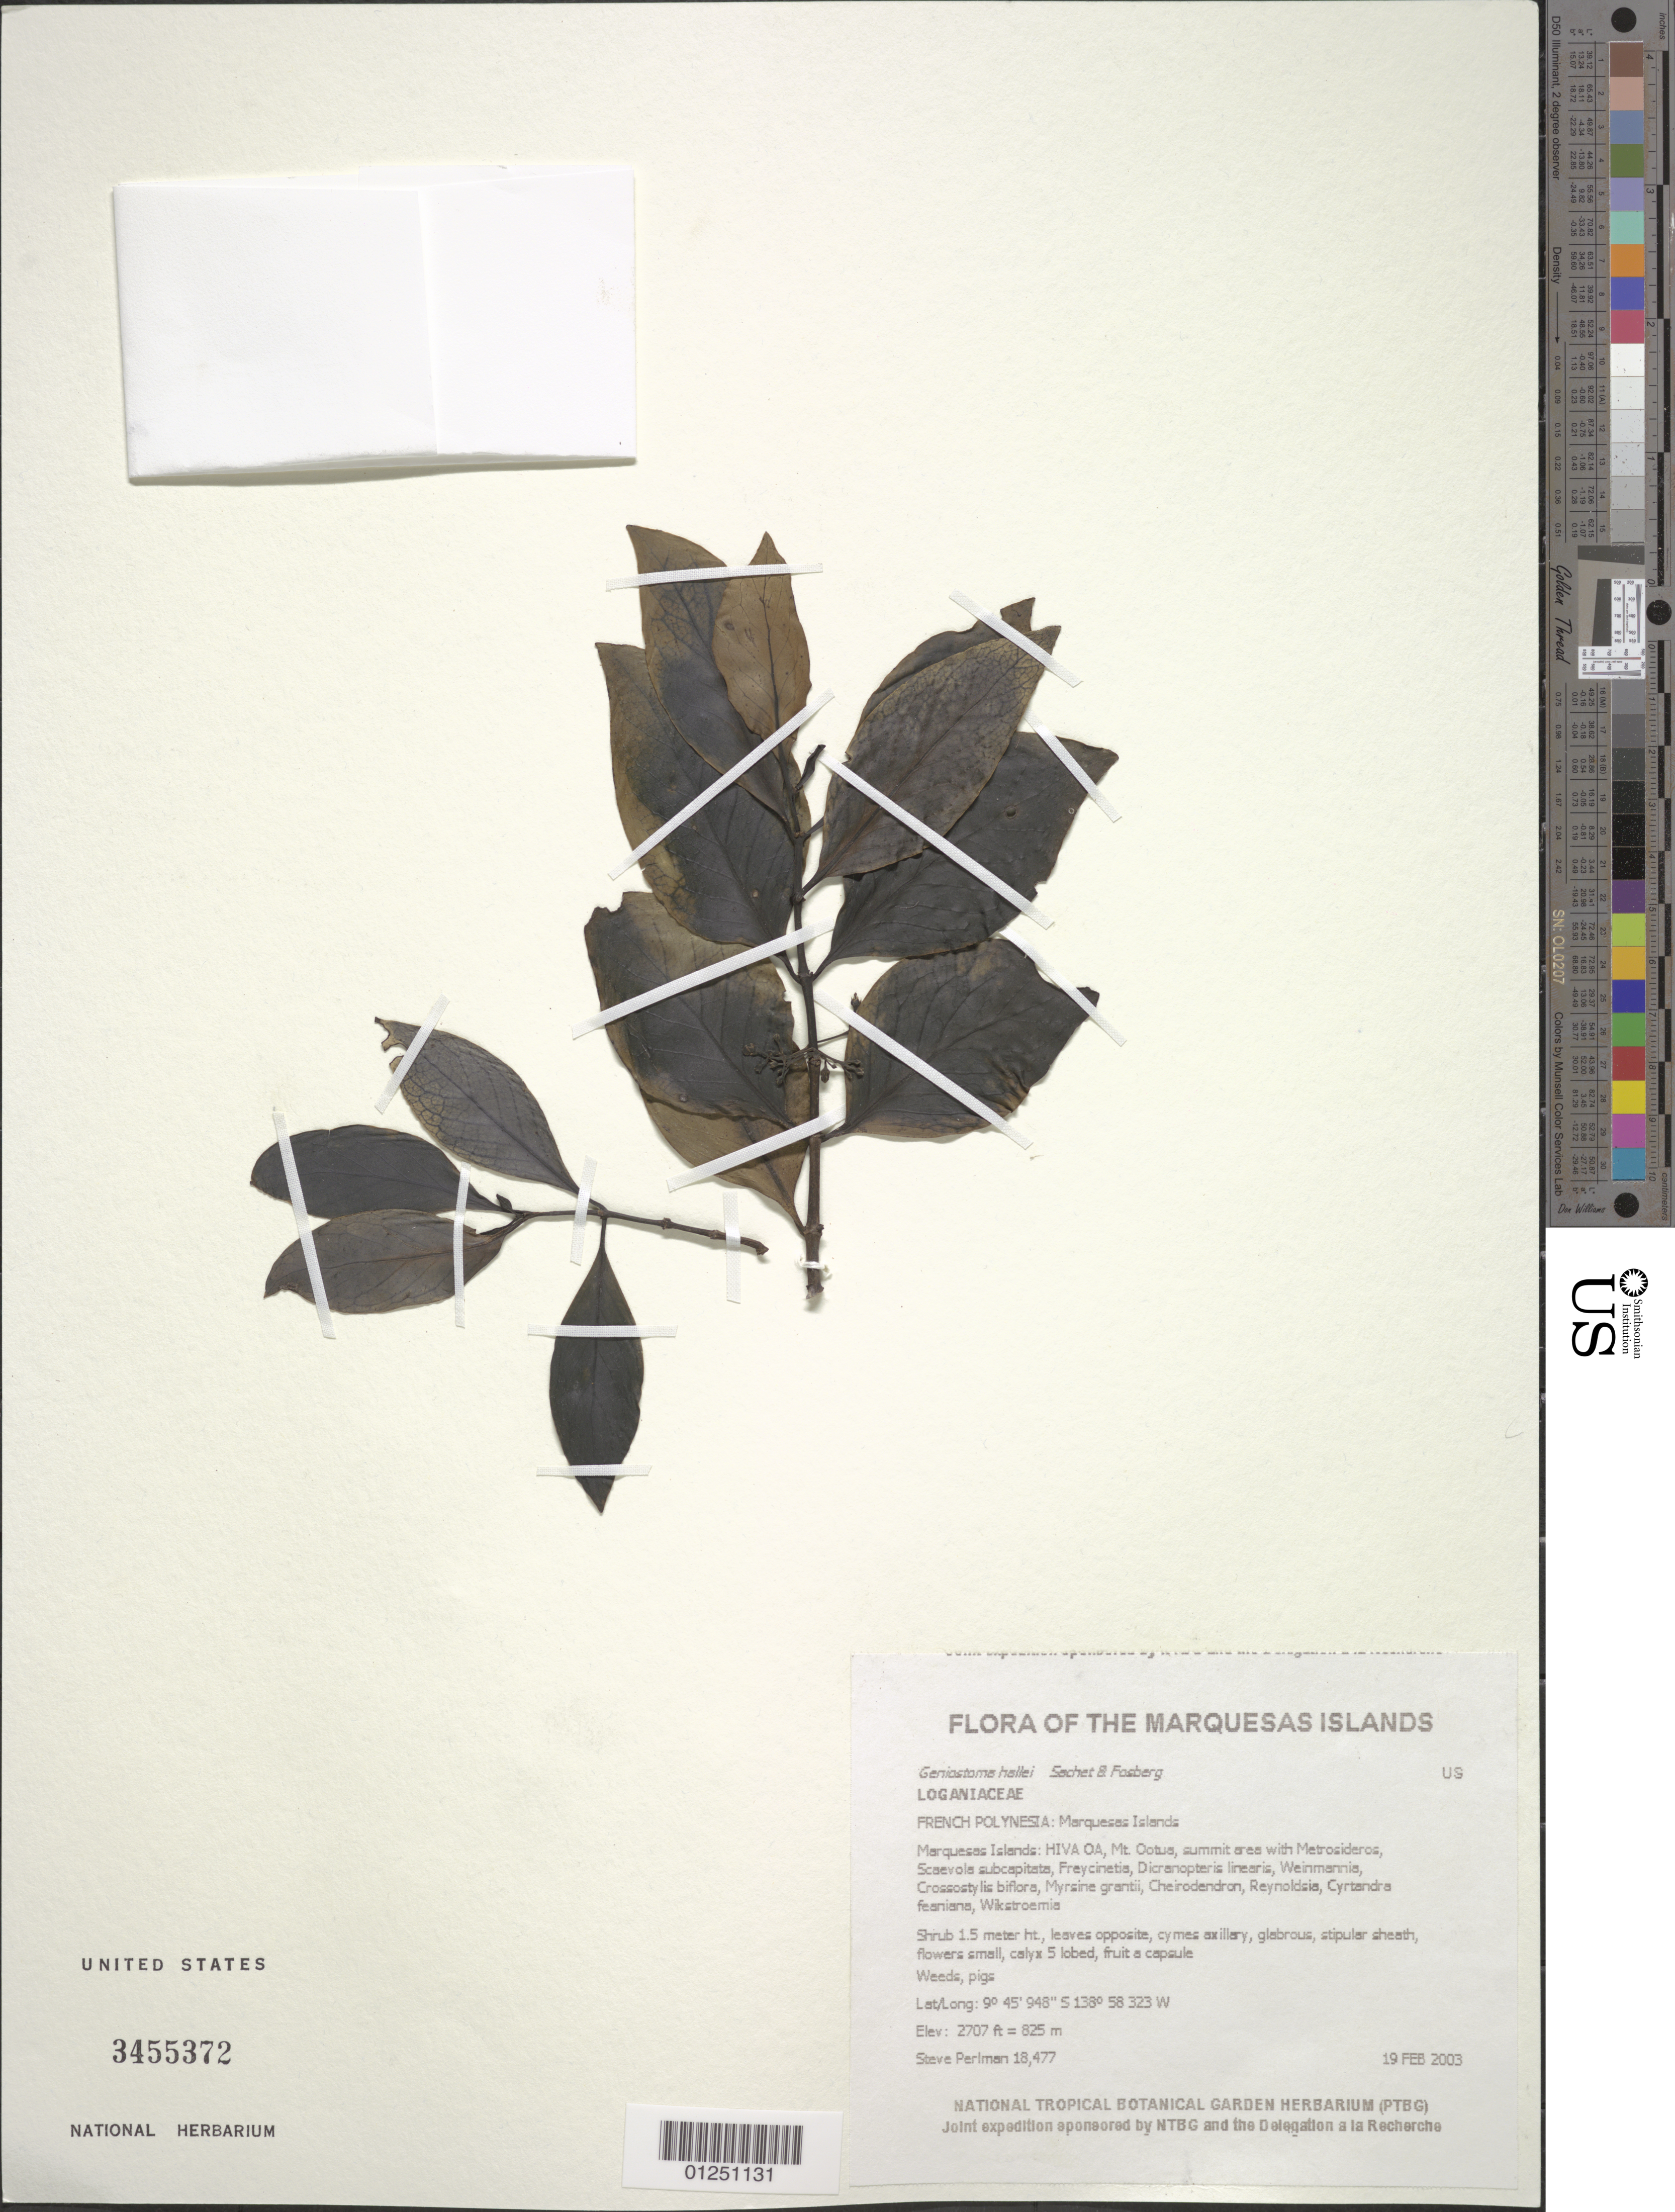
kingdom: Plantae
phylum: Tracheophyta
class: Magnoliopsida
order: Gentianales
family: Loganiaceae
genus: Geniostoma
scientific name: Geniostoma hallei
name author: Fosberg & Sachet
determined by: Perlman, S. P.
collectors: S. P. Perlman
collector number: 18477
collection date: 2003-02-19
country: French Polynesia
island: Hiva Oa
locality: Mt. Ootua, summit area with Metrosideros, Scaevola subcapitata, Freycinetia, Dicranopteris linearis, Weinmannia, Crossostylis biflora, Myrsine grantii, Cheirodendron, Reynoldsia, Cyrtandra feaniana, Wikstroemia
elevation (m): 825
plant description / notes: Weeds, pigs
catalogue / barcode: US 3455372